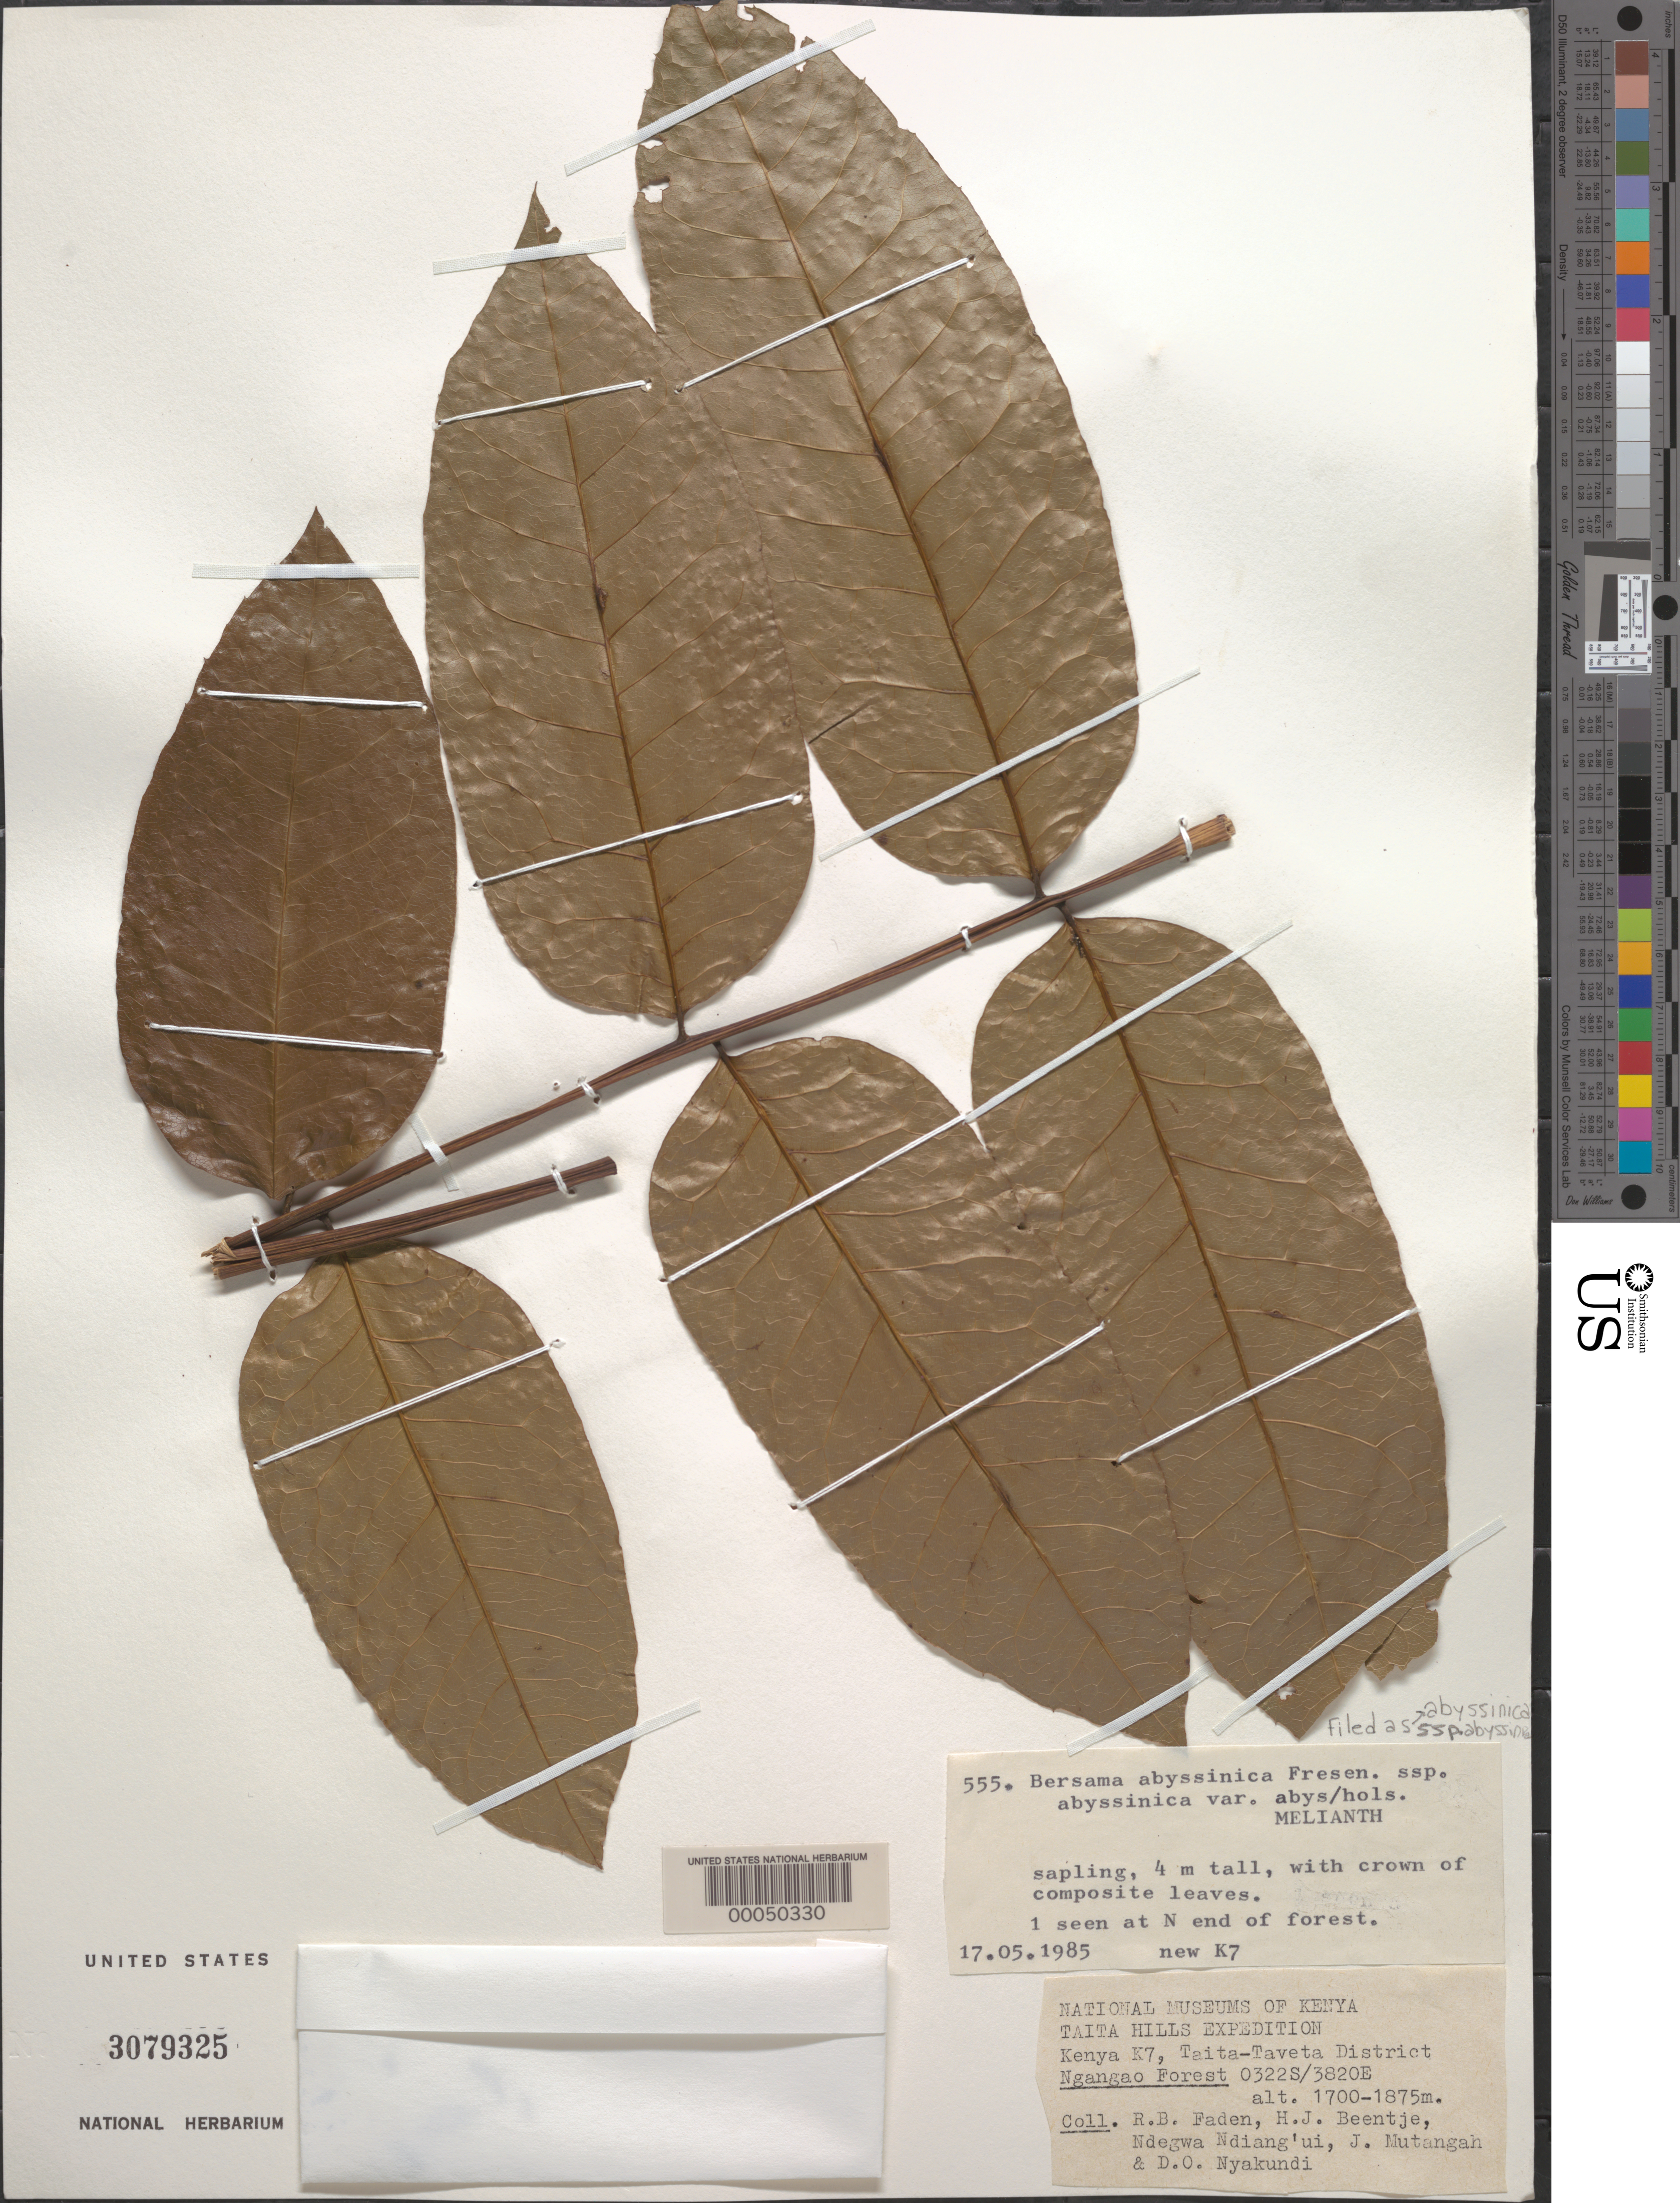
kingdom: Plantae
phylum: Tracheophyta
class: Magnoliopsida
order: Geraniales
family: Melianthaceae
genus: Bersama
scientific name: Bersama abyssinica subsp. abyssinica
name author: Fresen.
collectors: R. B. Faden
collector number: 555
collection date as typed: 17 May 1985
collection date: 1985-05-17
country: Kenya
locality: Taita-taveta, ngangao forest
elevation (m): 1700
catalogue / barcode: US 3079325